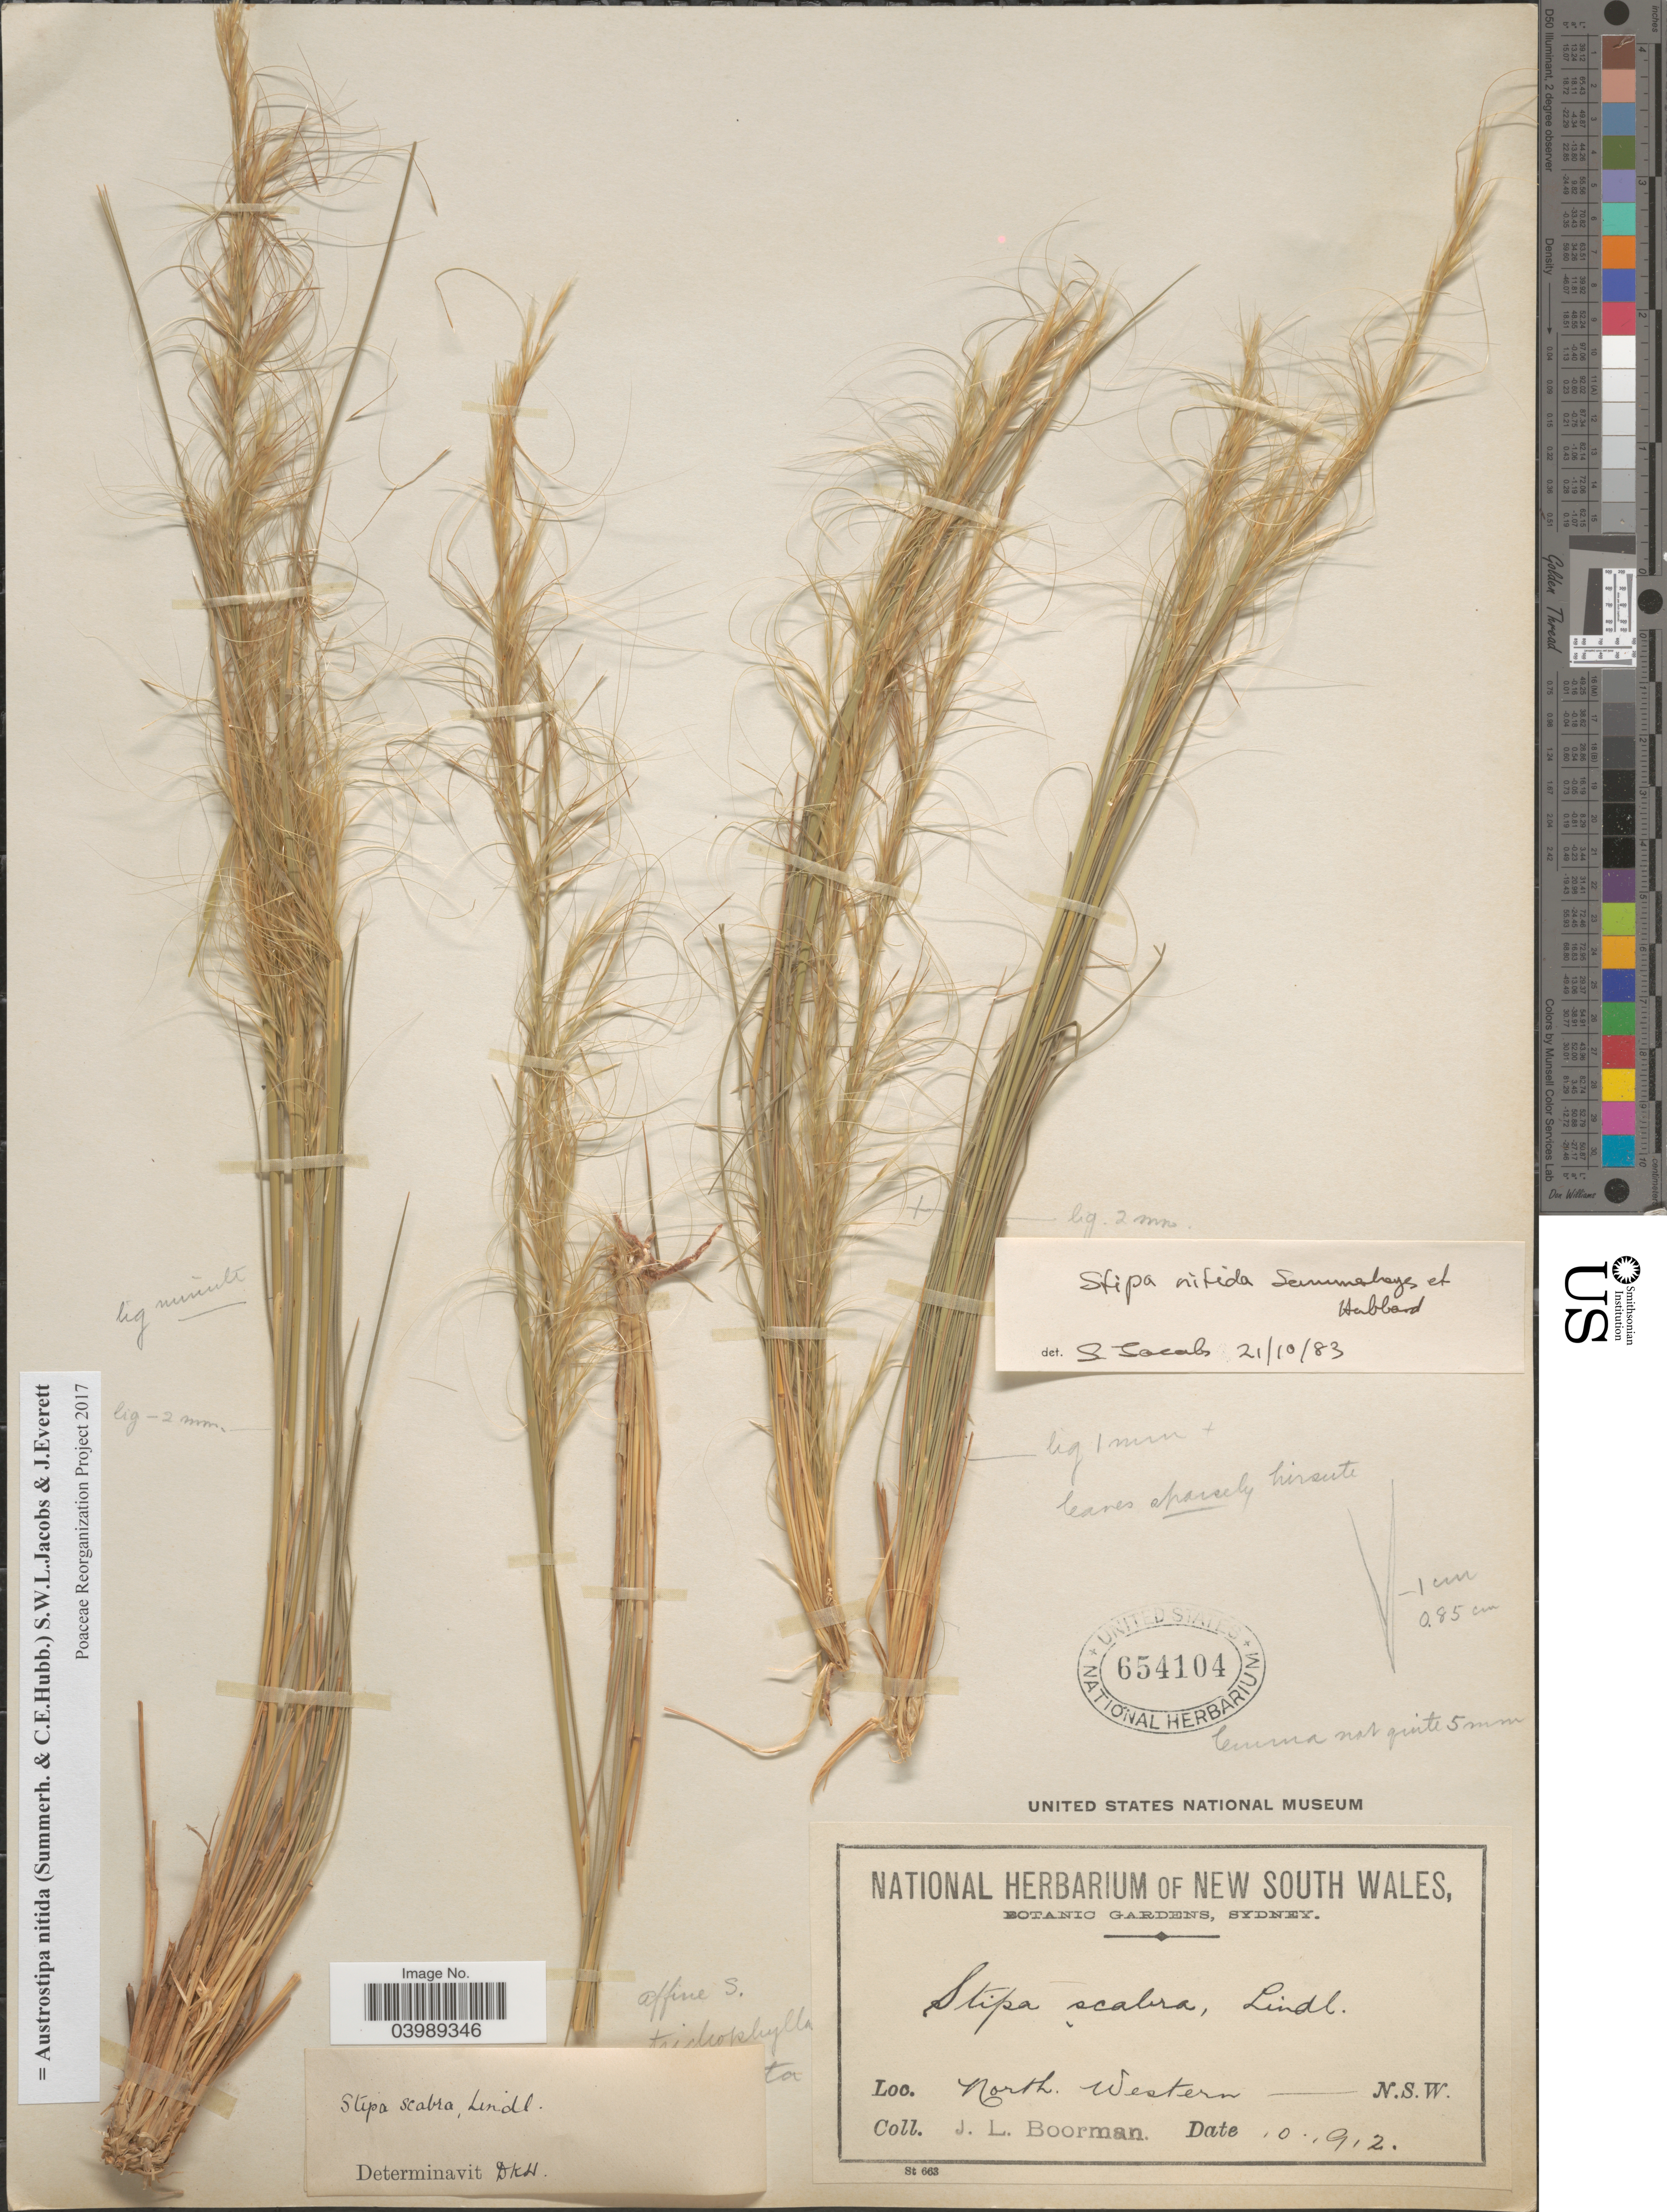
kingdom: Plantae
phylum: Tracheophyta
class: Liliopsida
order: Poales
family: Poaceae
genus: Austrostipa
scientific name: Austrostipa nitida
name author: (Summerh. & C.E. Hubb.) S.W.L. Jacobs & J. Everett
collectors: J. Boorman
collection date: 1912-10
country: Australia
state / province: New South Wales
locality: North. Western.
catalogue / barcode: US 654104